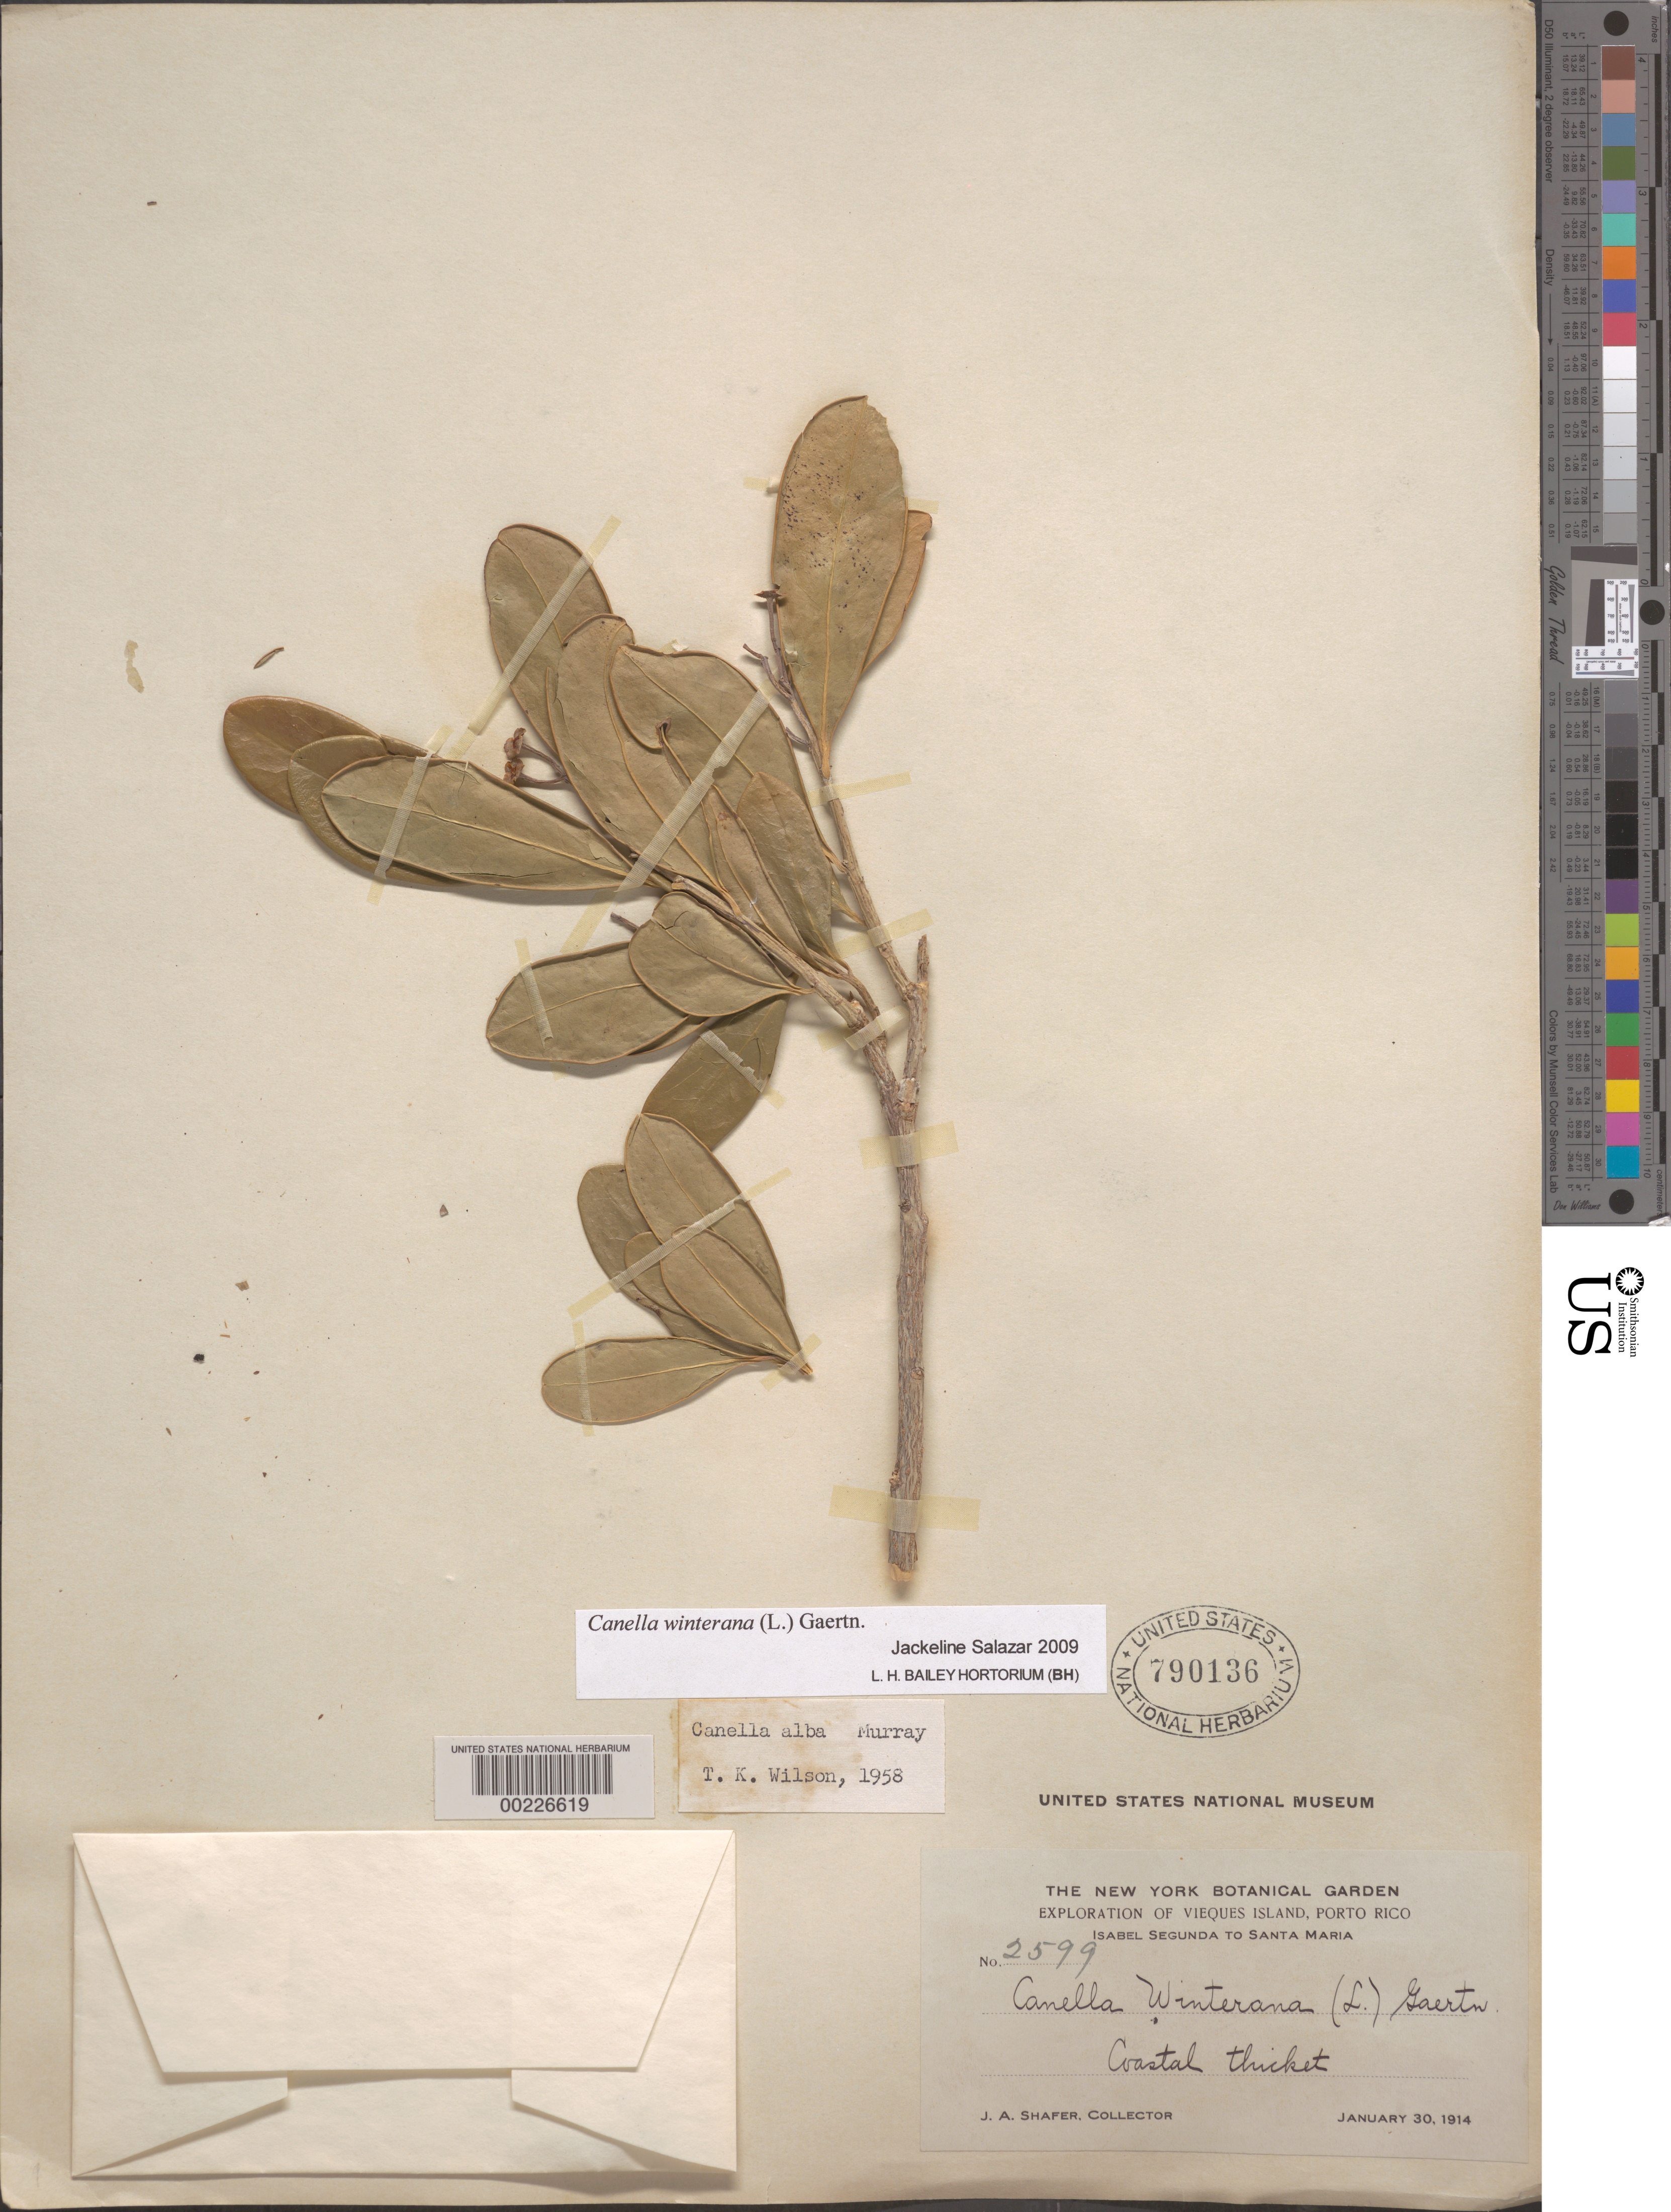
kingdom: Plantae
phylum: Tracheophyta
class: Magnoliopsida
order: Canellales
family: Canellaceae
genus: Canella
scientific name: Canella winterana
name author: (L.) Gaertn.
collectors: J. A. Shafer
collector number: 2599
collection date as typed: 30 Jan 1914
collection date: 1914-01-30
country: Puerto Rico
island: Greater Antilles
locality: Isabel segunda to santa maria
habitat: Coastal thicket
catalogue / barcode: US 790136